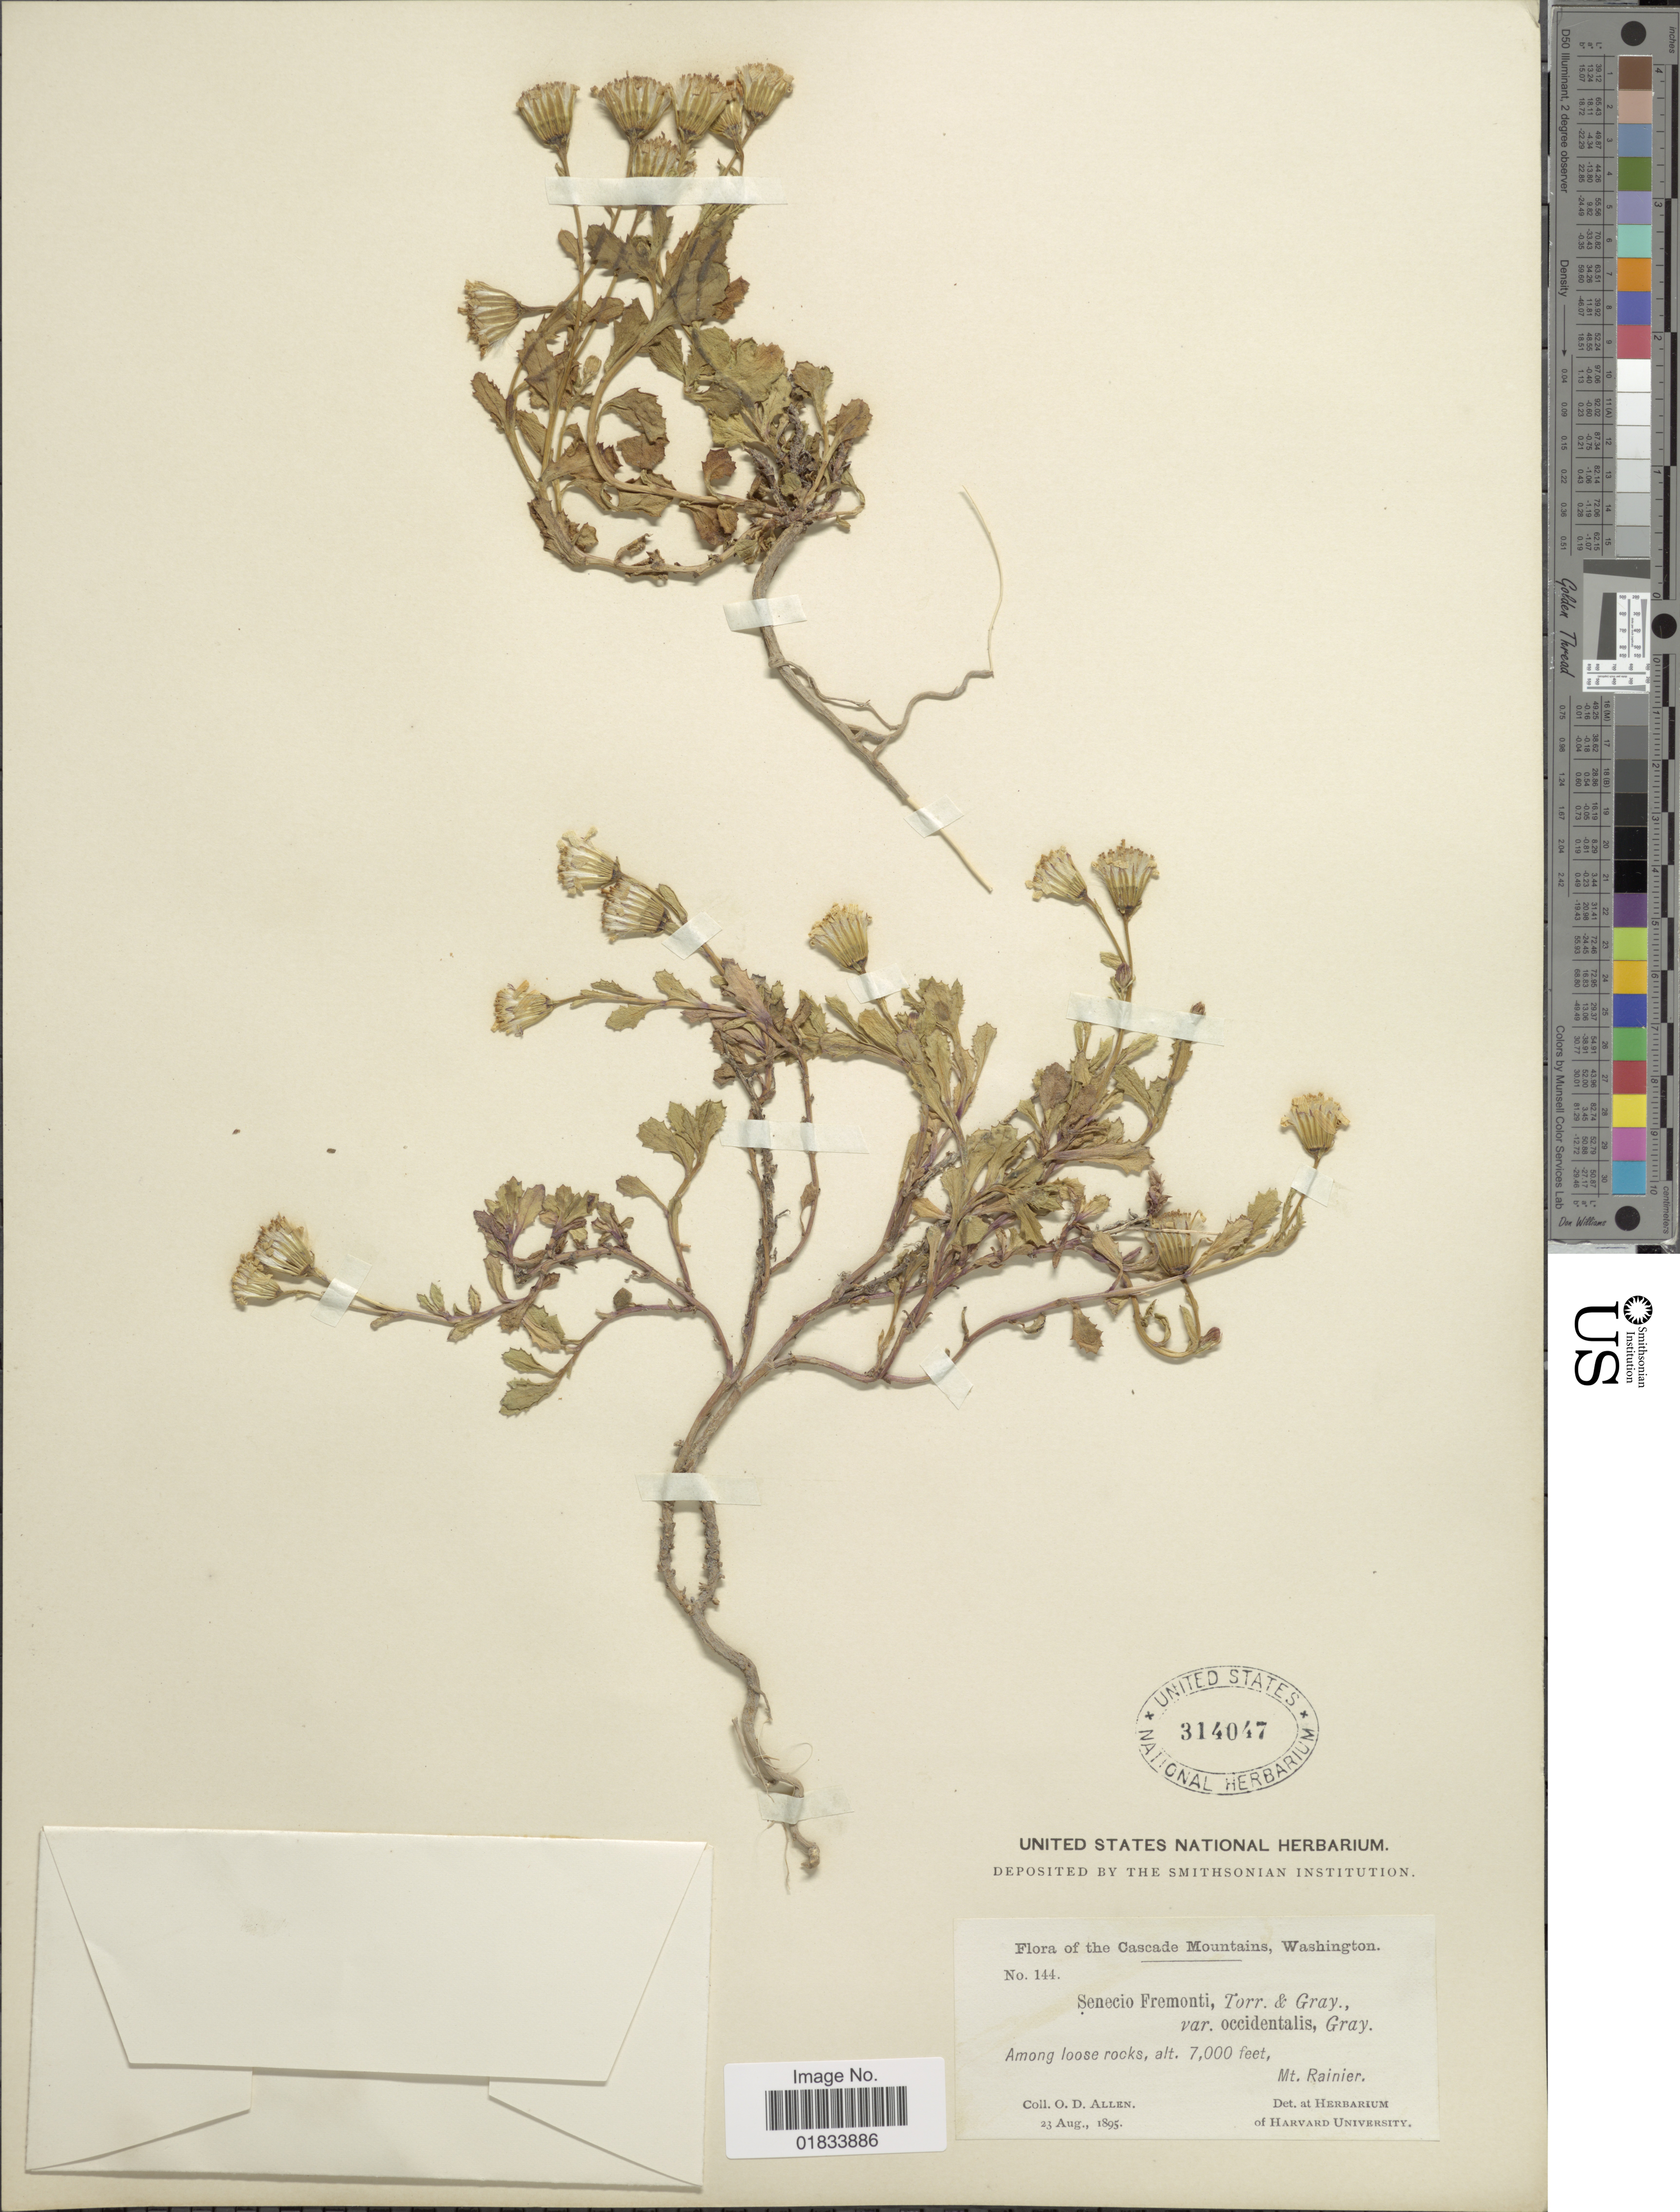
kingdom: Plantae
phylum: Tracheophyta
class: Magnoliopsida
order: Asterales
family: Asteraceae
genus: Senecio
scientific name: Senecio fremontii var. occidentalis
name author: A. Gray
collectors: O. D. Allen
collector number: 144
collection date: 1895-08-23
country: United States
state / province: Washington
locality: Cascade Mountains, Mt. Rainier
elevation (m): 2134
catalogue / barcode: US 314047